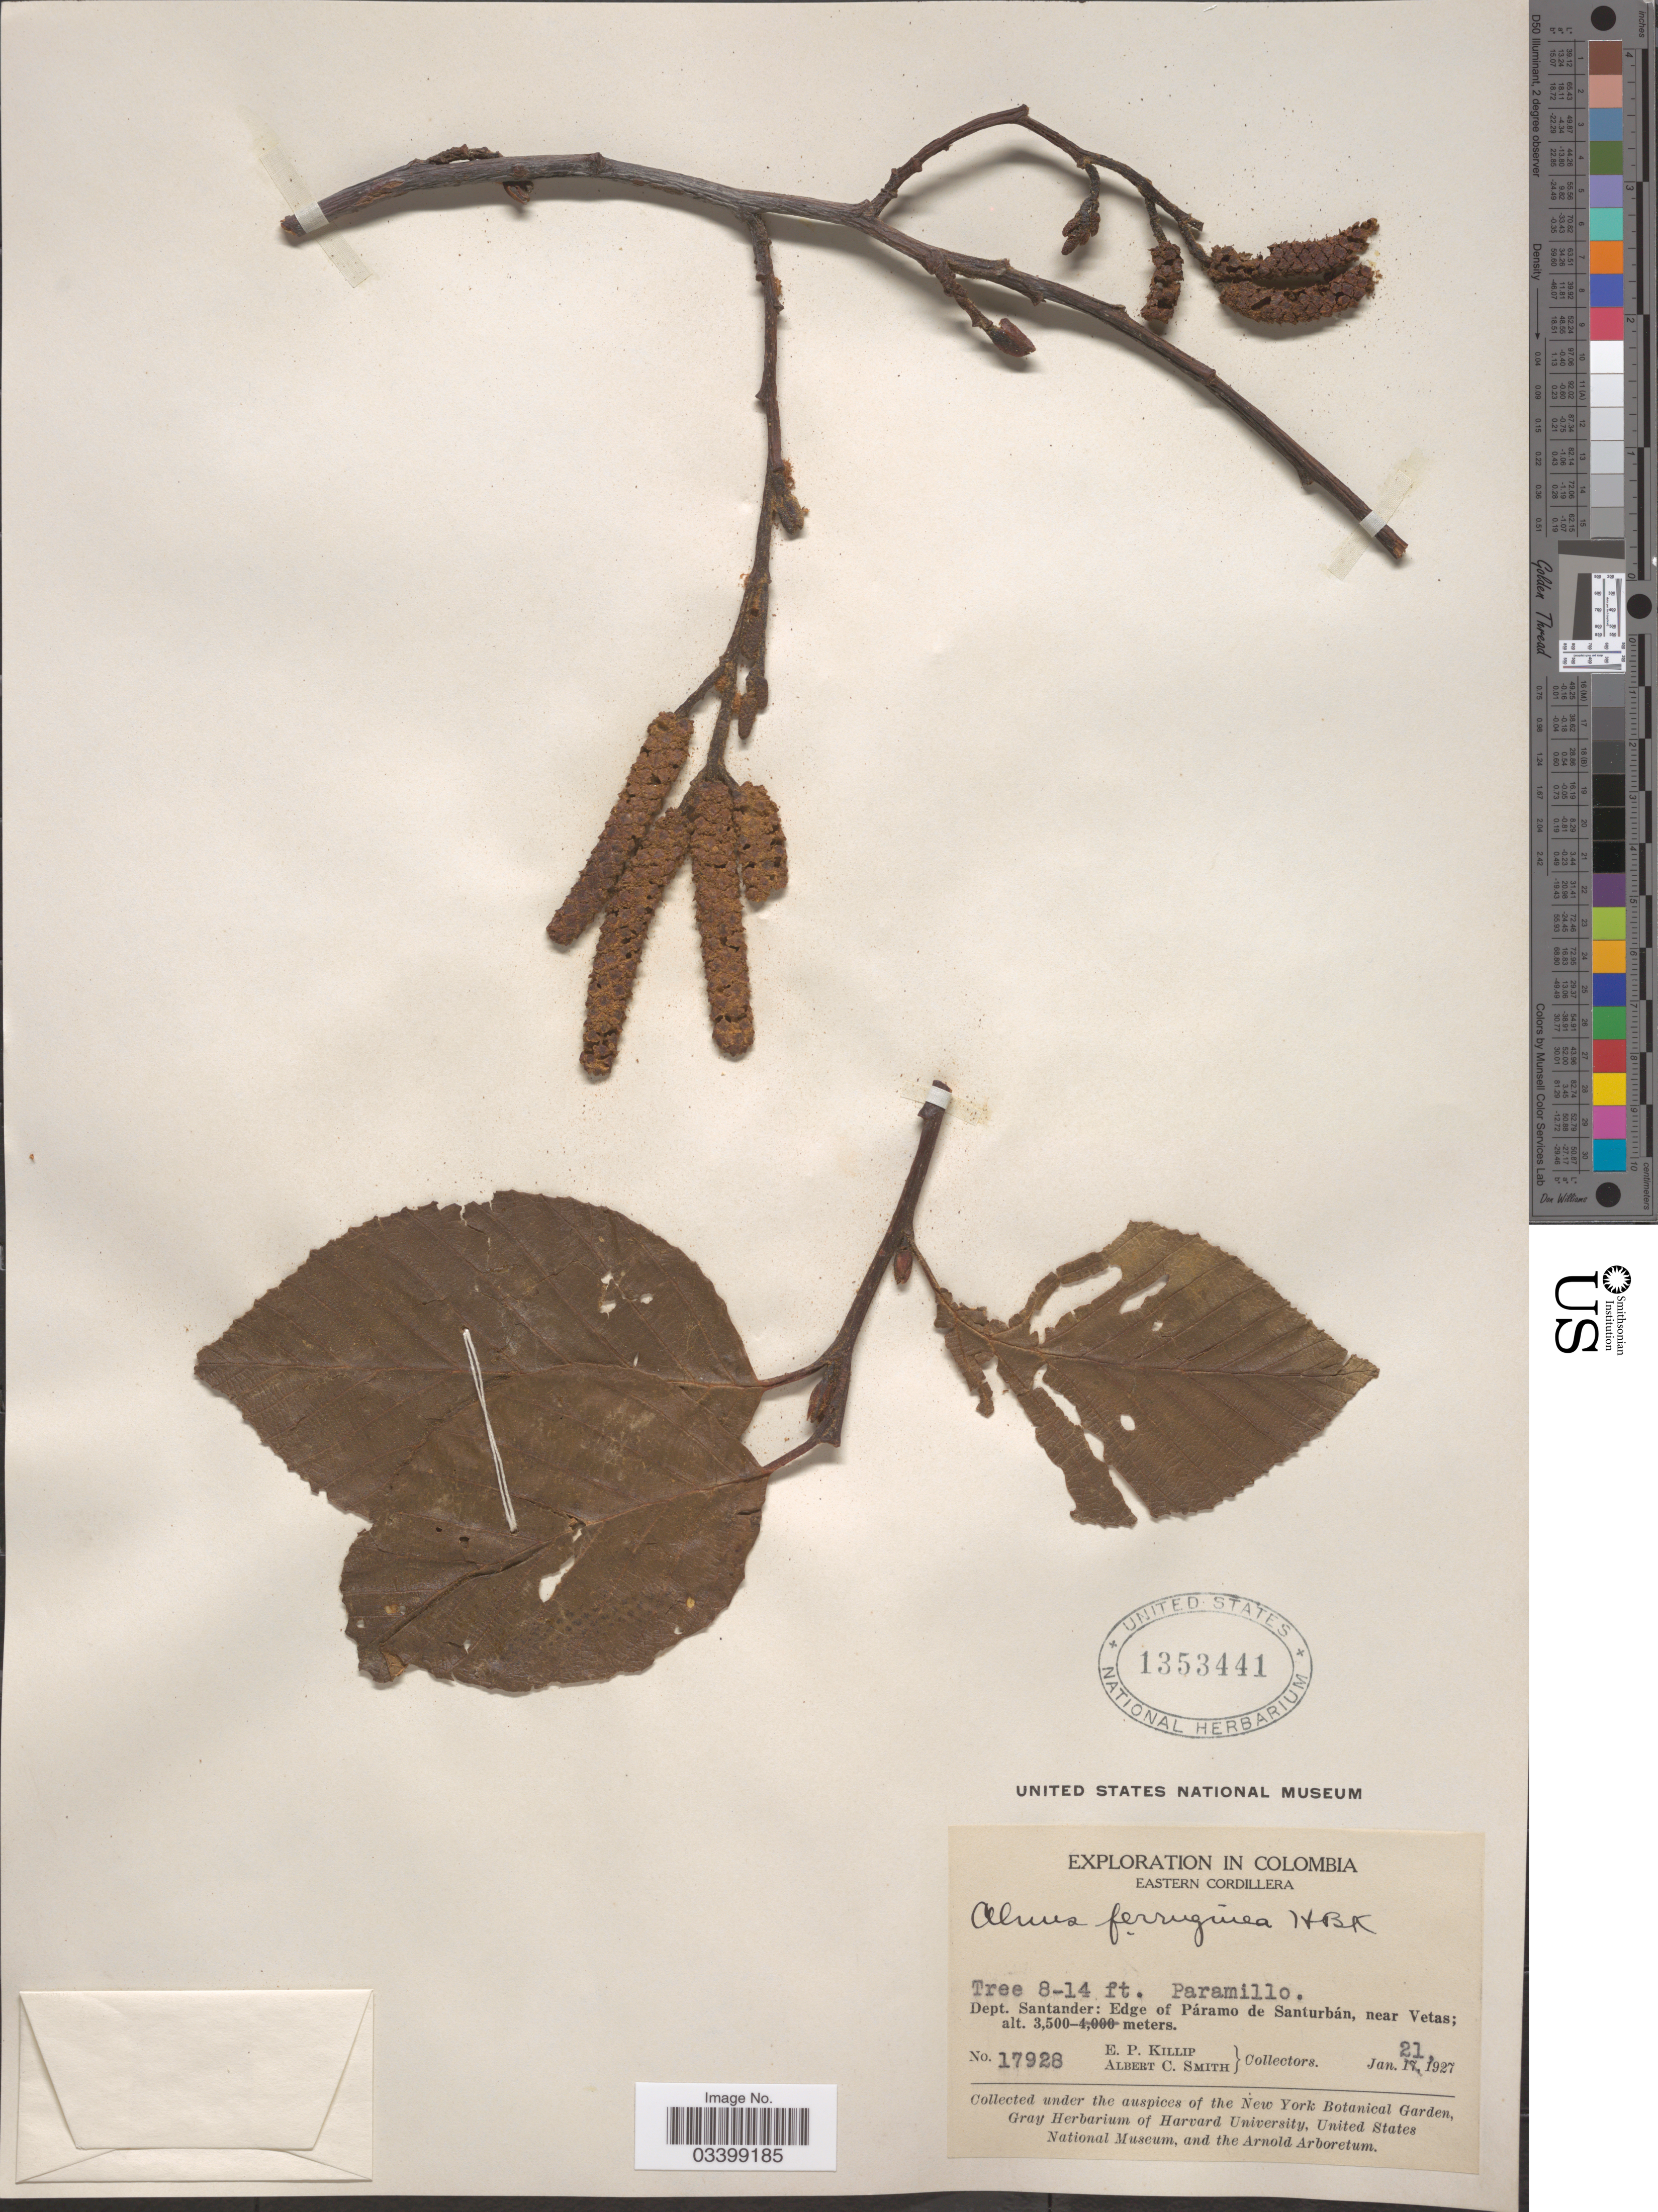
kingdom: Plantae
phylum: Tracheophyta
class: Magnoliopsida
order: Fagales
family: Betulaceae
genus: Alnus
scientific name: Alnus acuminata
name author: Kunth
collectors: E. P. Killip & A. C. Smith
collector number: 17928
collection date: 1927-01-21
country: Colombia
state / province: Santander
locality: Eastern Cordillera. Dept. Santander: Edge of Páramo de Santurbán, near Vetas.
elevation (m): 3500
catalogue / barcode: US 1353441